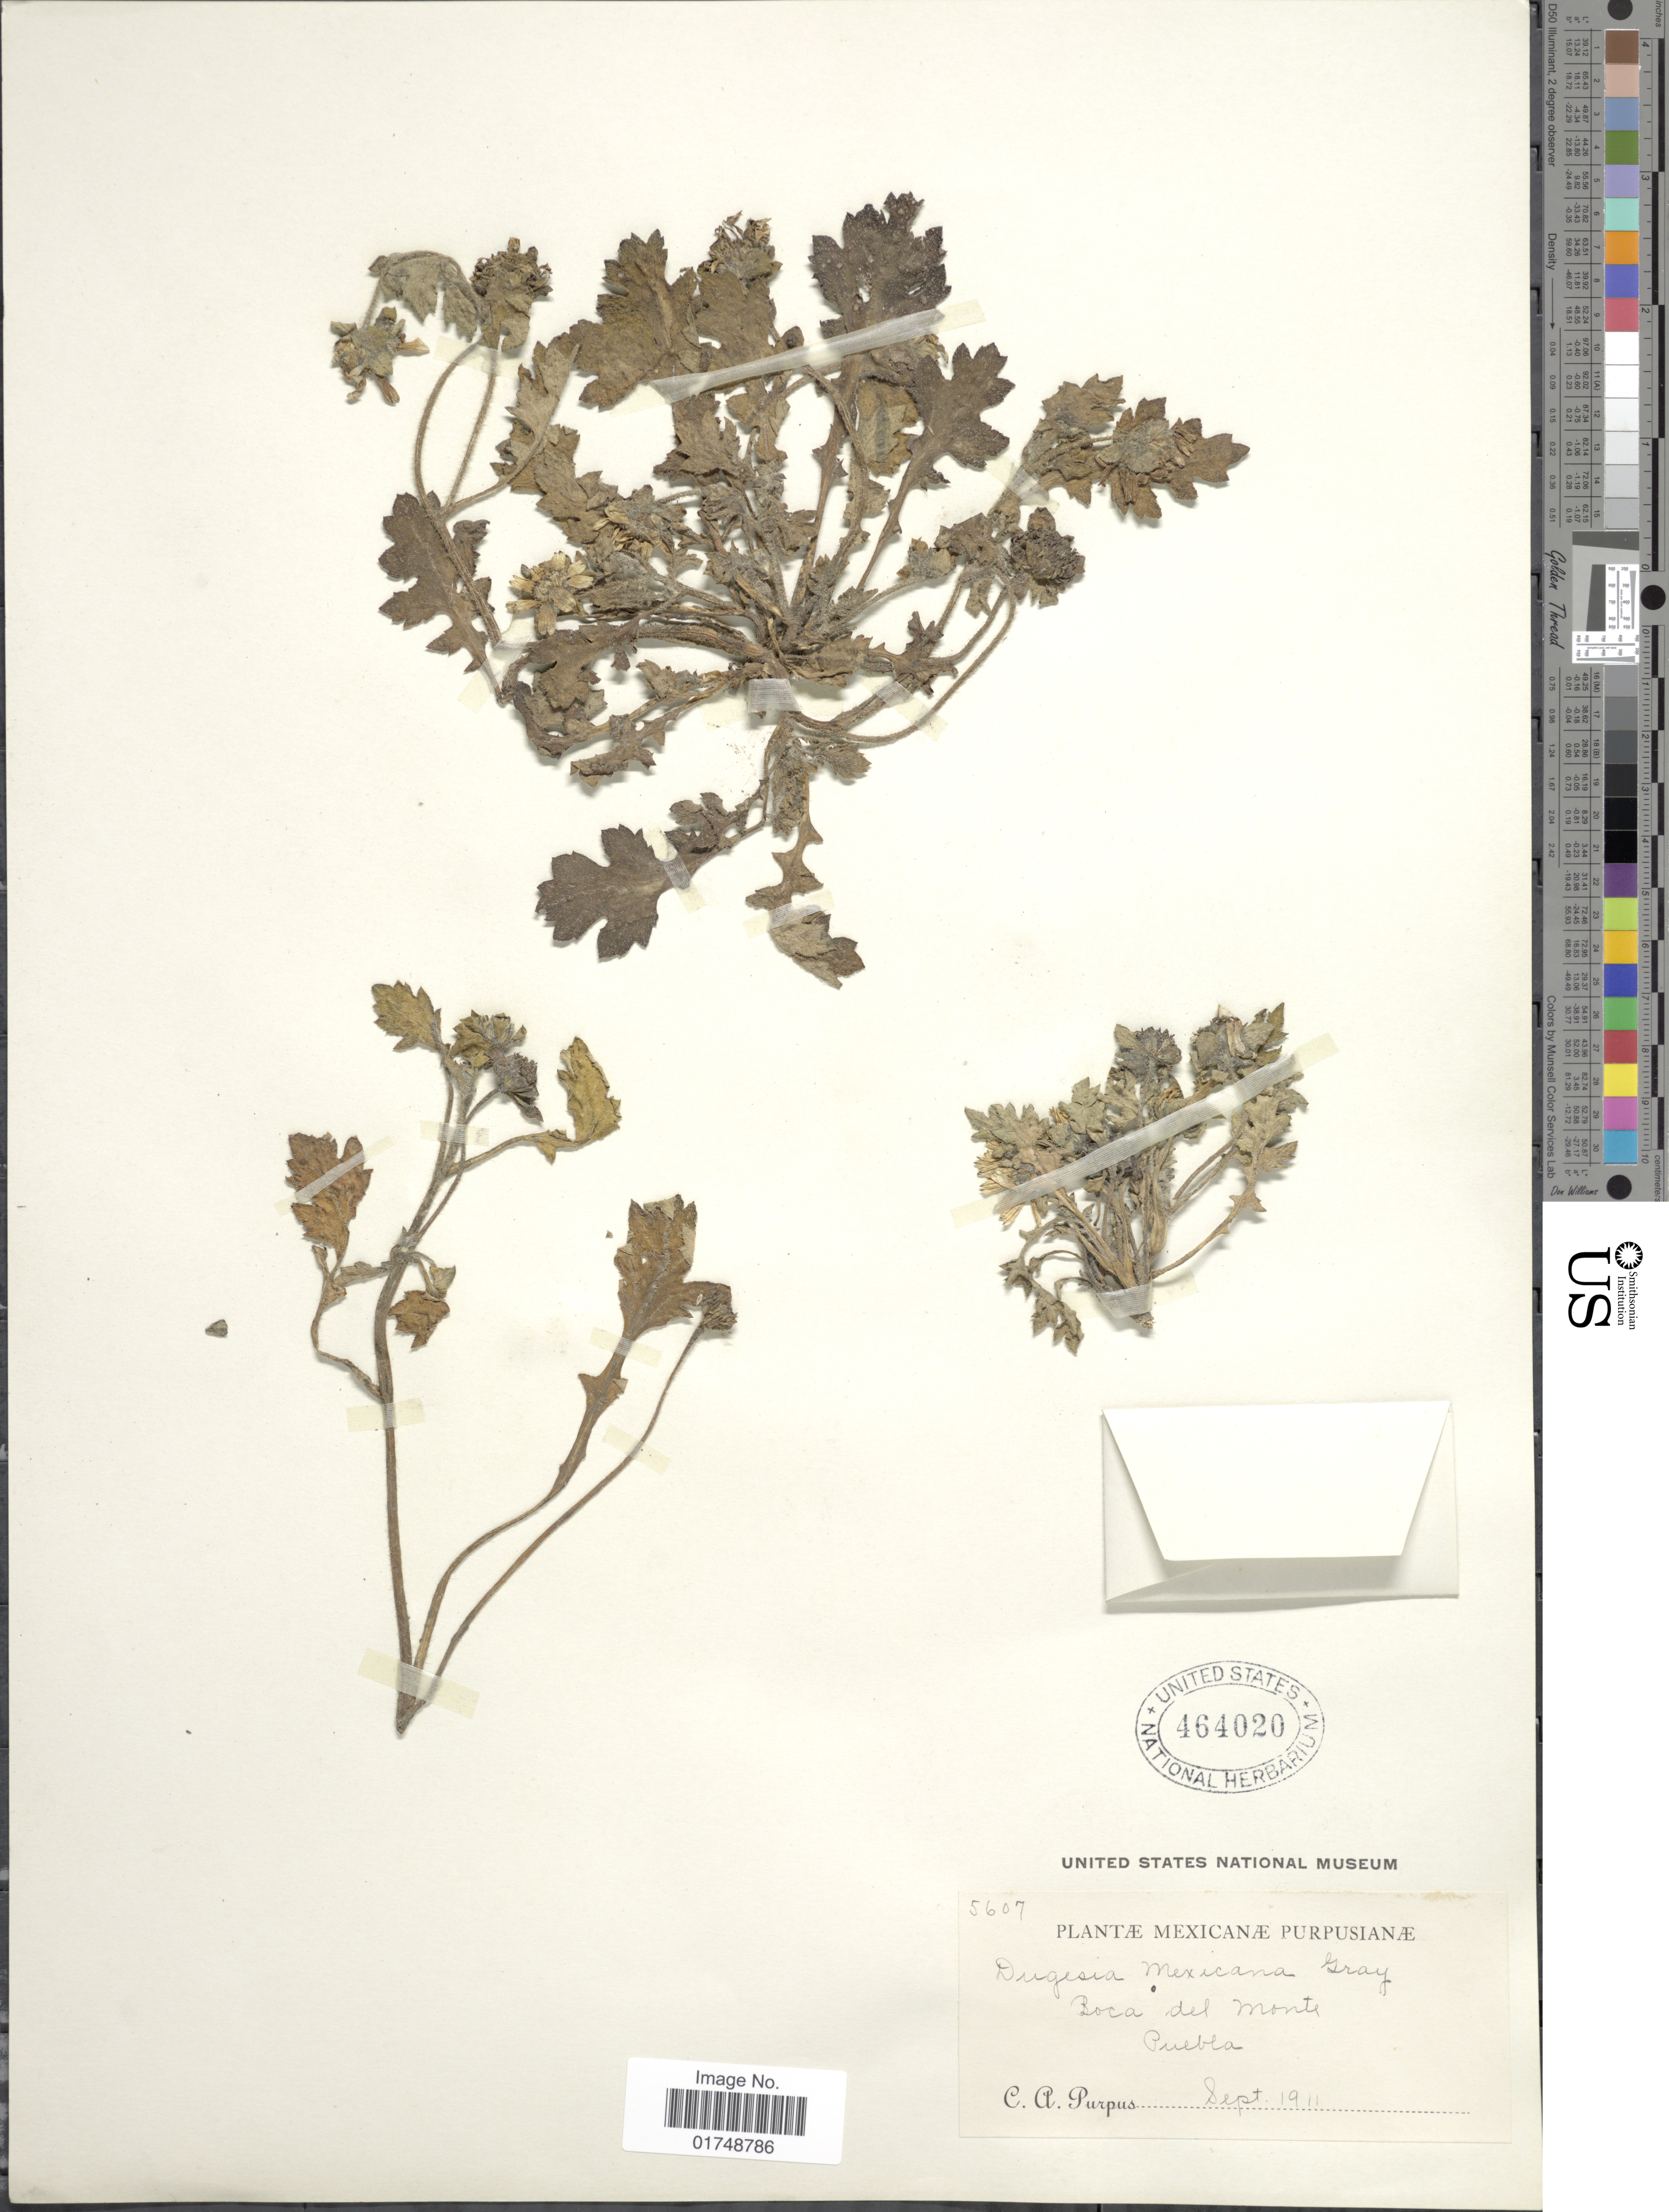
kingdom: Plantae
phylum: Tracheophyta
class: Magnoliopsida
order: Asterales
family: Asteraceae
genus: Dugesia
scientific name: Dugesia mexicana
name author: A. Gray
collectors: C. A. Purpus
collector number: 5607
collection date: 1911-09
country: Mexico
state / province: Puebla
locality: Boca del Monte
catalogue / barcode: US 464020